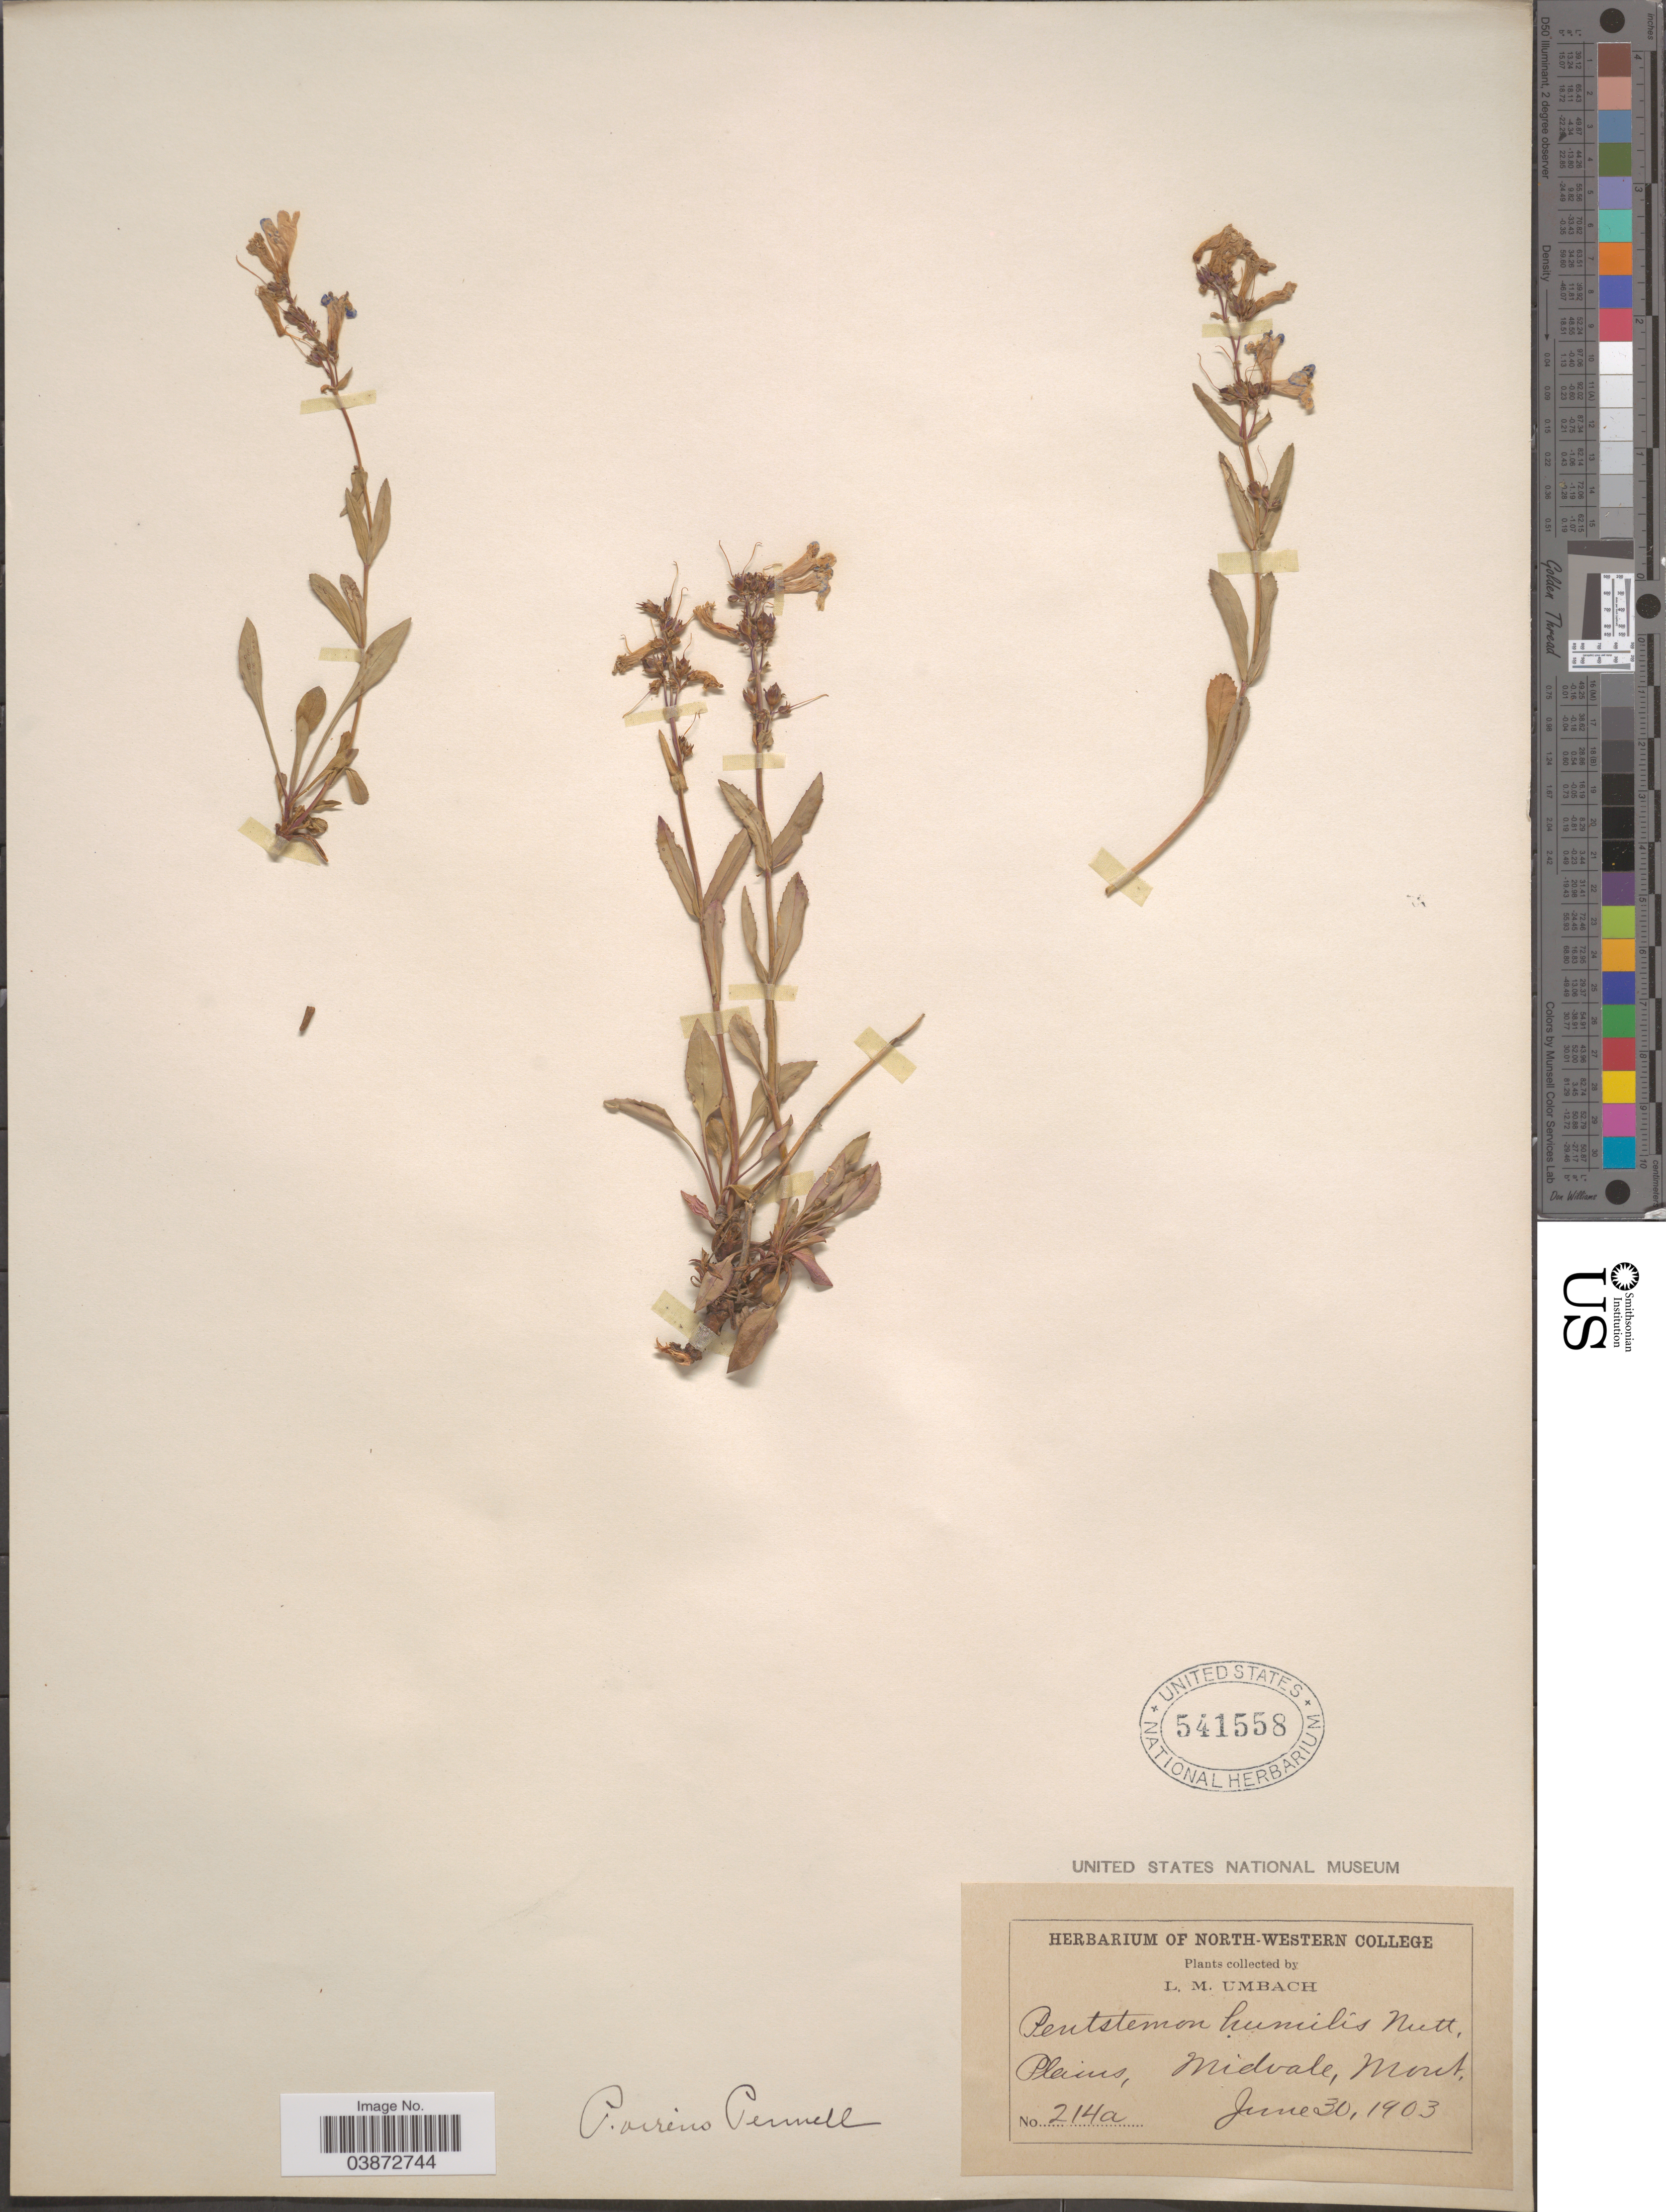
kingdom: Plantae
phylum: Tracheophyta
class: Magnoliopsida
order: Lamiales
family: Plantaginaceae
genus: Penstemon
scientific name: Penstemon albertinus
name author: Greene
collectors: L. M. Umbach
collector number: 214a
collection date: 1903-06-30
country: United States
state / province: Montana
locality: Plains, Midvale.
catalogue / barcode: US 541558